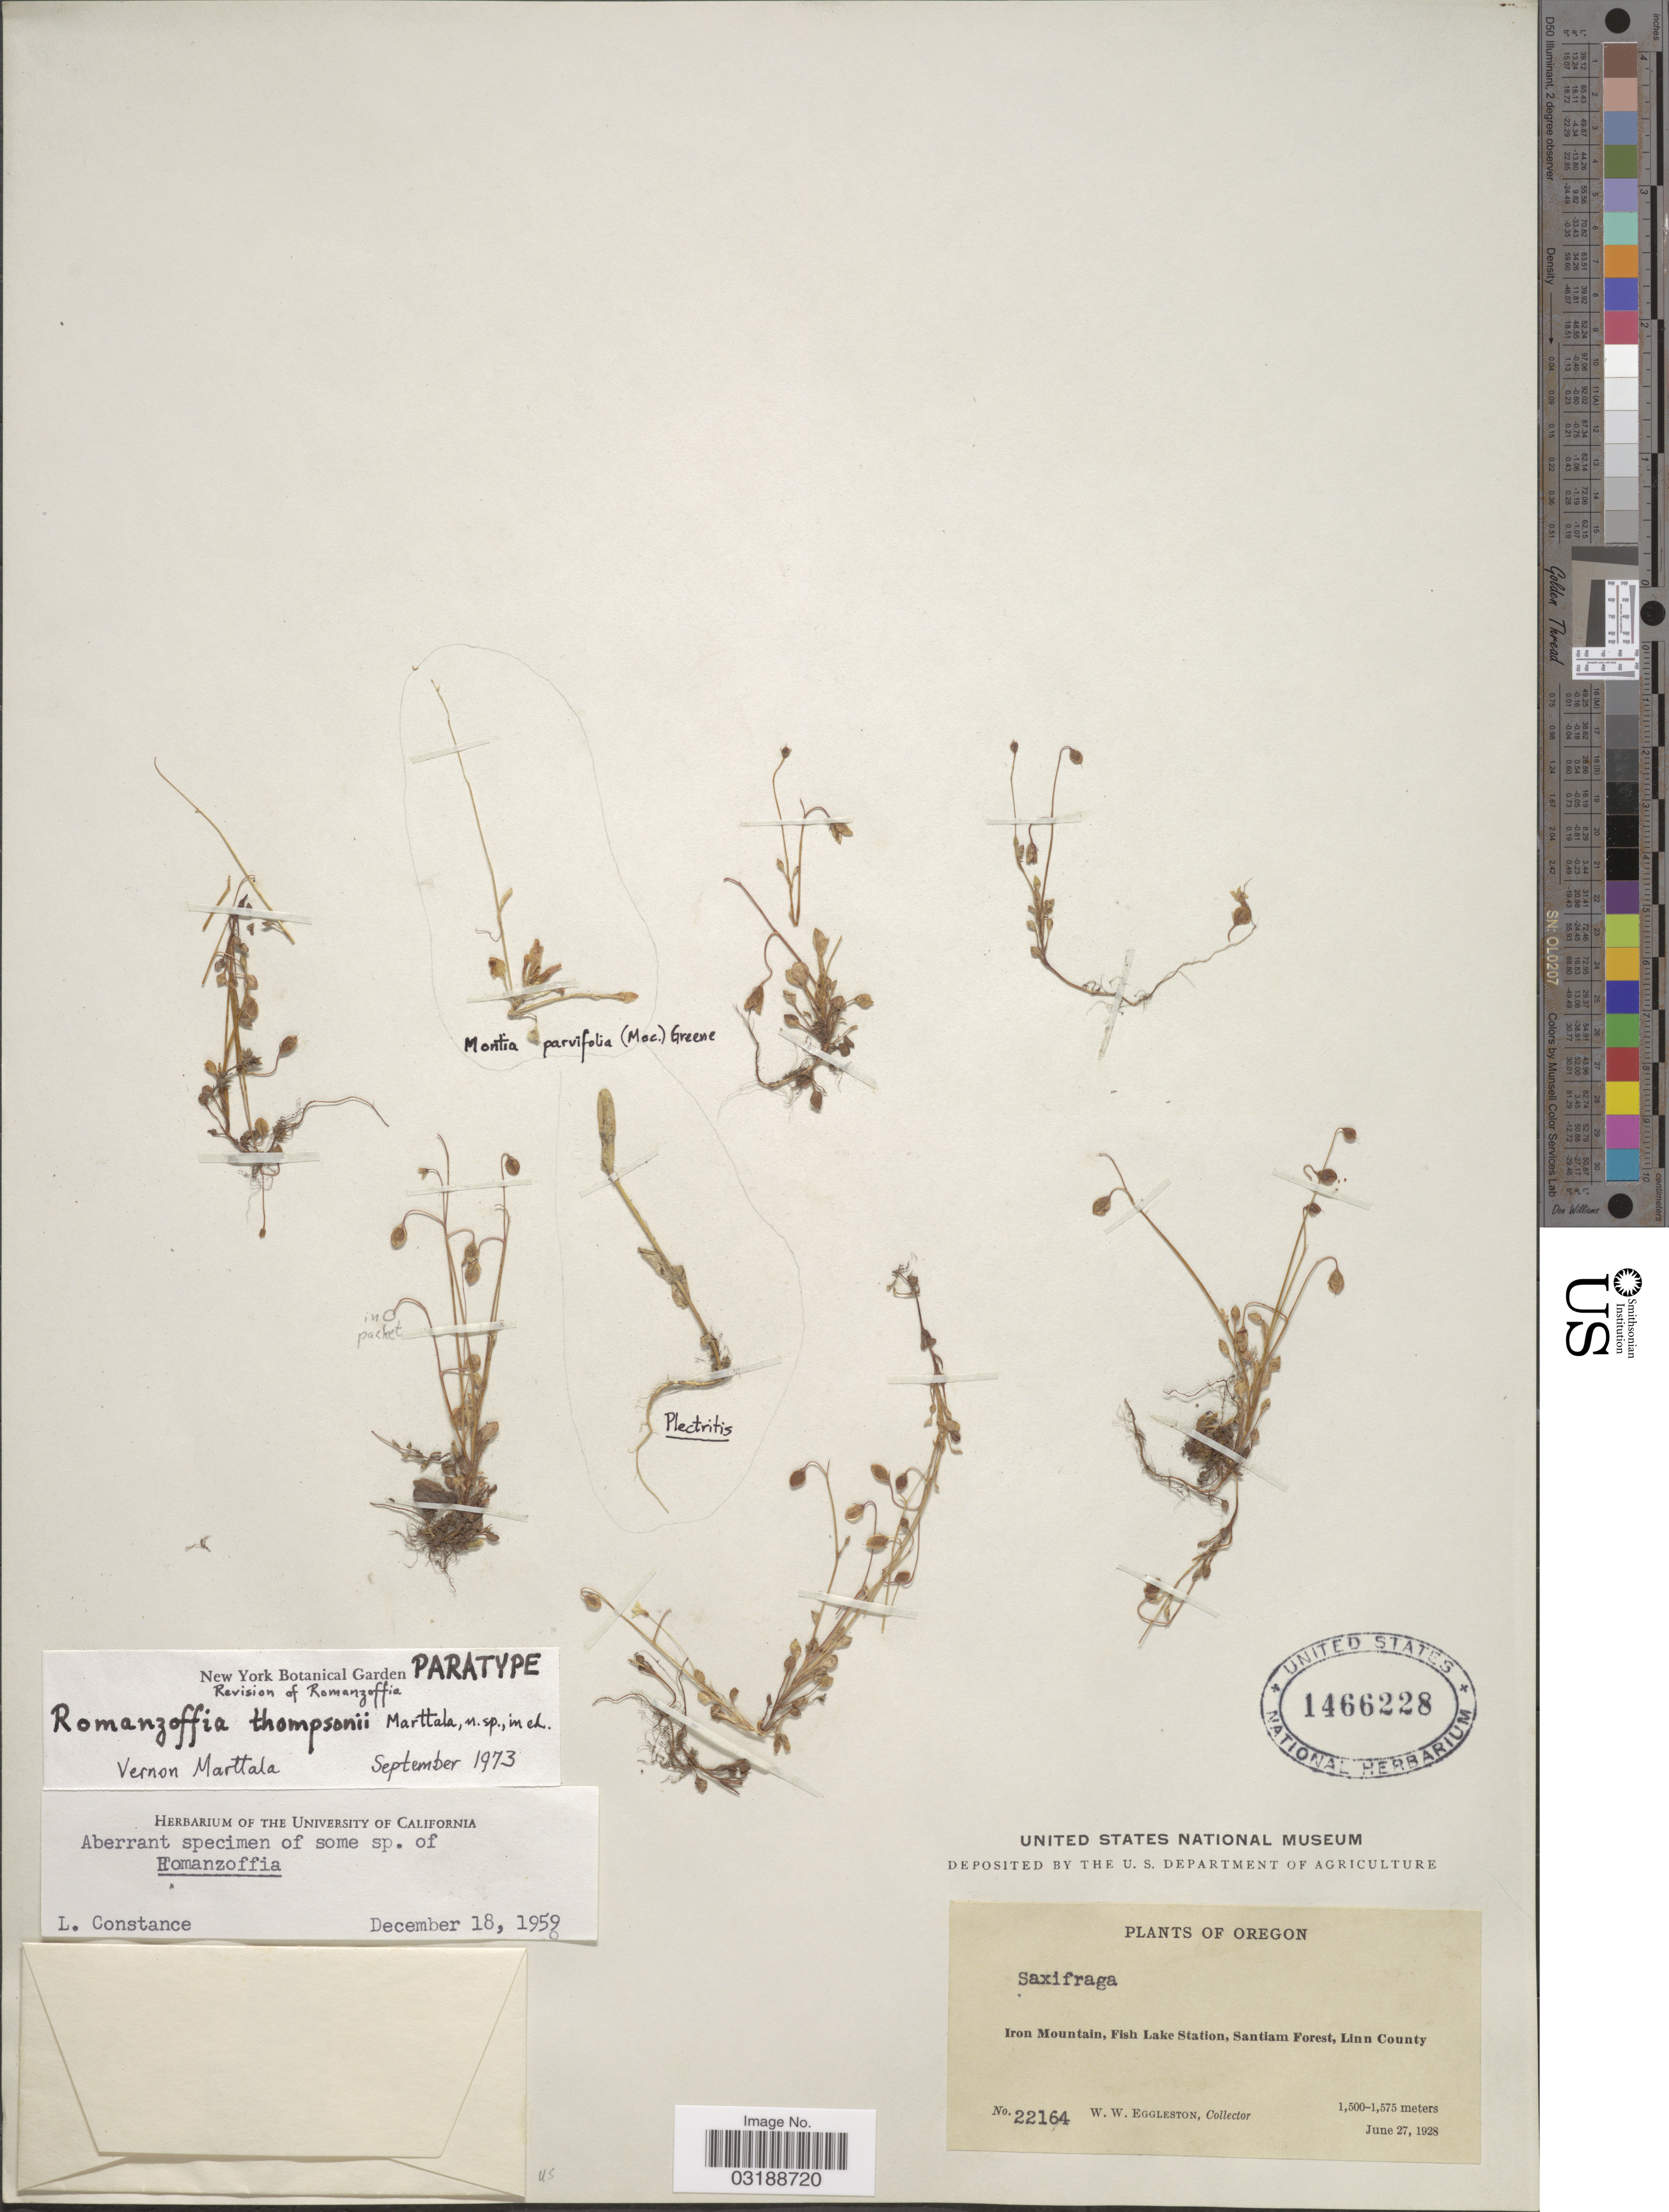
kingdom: Plantae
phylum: Tracheophyta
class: Magnoliopsida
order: Boraginales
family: Hydrophyllaceae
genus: Romanzoffia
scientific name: Romanzoffia thompsonii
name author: Marttala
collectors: W. W. Eggleston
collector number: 22164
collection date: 1928-06-27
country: United States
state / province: Oregon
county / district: Linn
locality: Iron Mountain, Fish Lake Station, Santiam Forest, Linn County.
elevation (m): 1500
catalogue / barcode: US 1466228